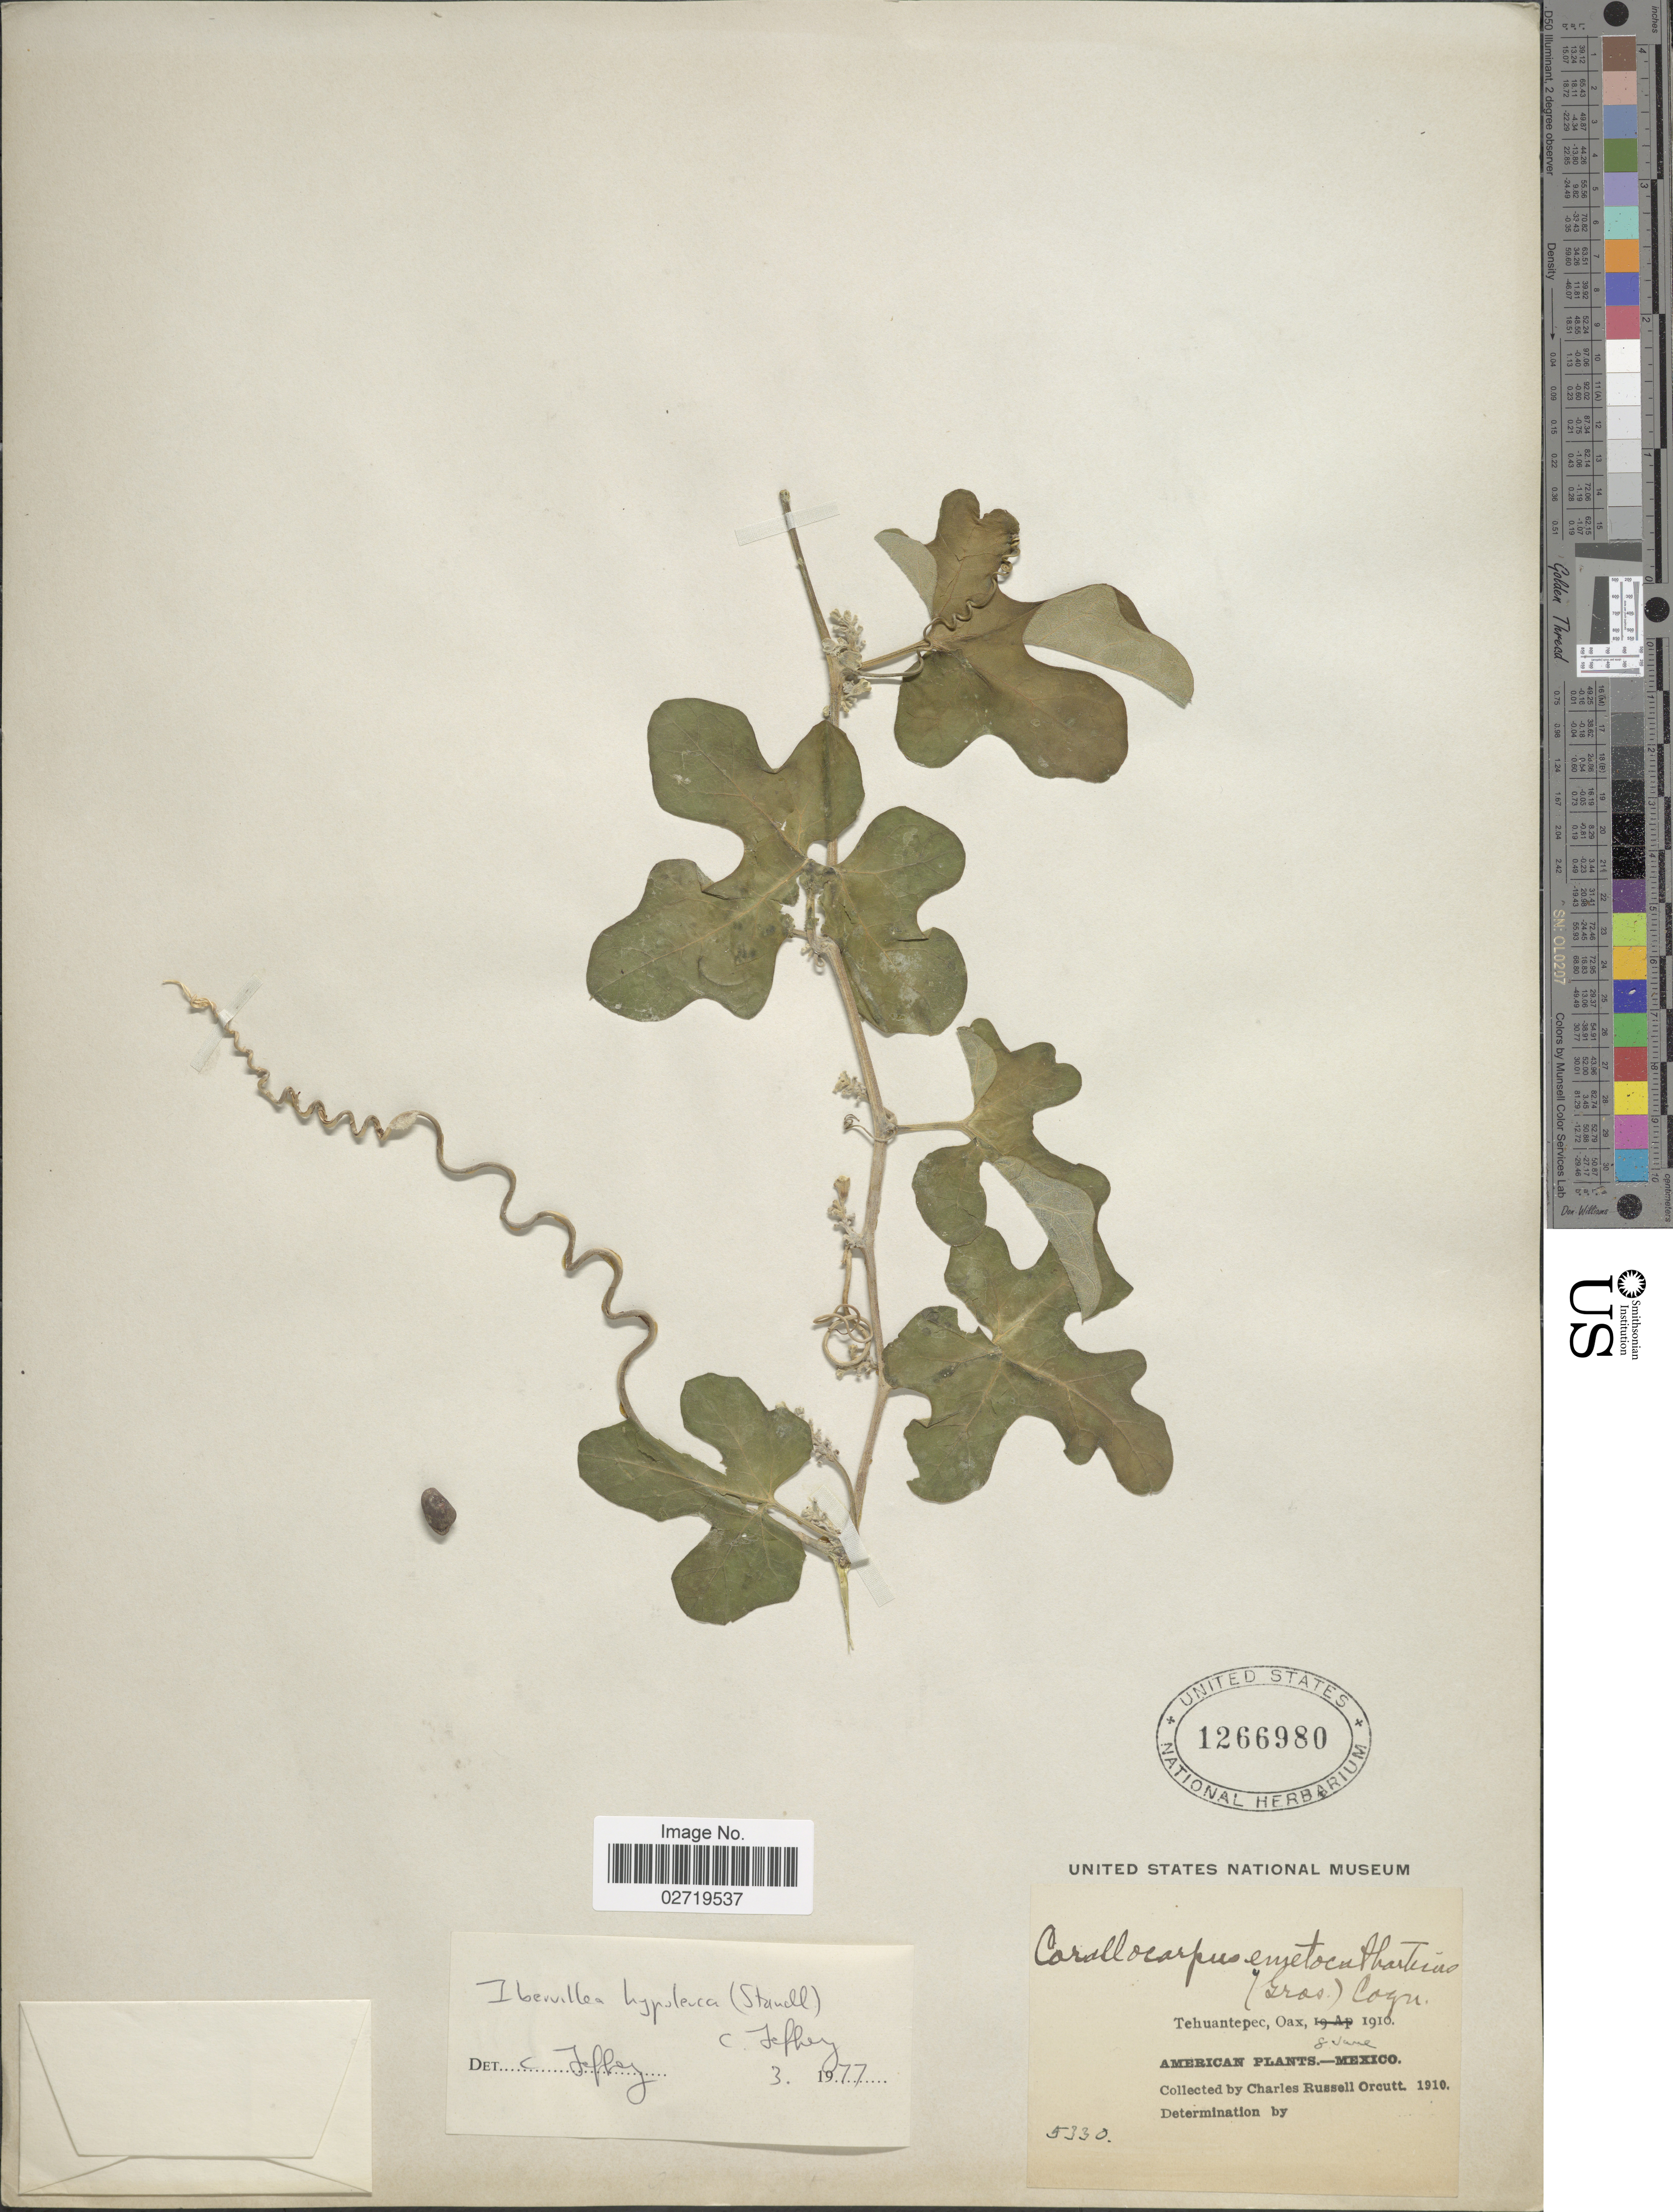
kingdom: Plantae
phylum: Tracheophyta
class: Magnoliopsida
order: Cucurbitales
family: Cucurbitaceae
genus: Ibervillea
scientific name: Ibervillea hypoleuca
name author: (Standl.) C. Jeffrey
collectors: C. R. Orcutt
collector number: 5330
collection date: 1910-10-08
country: Mexico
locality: Tehuantepec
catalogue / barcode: US 1266980